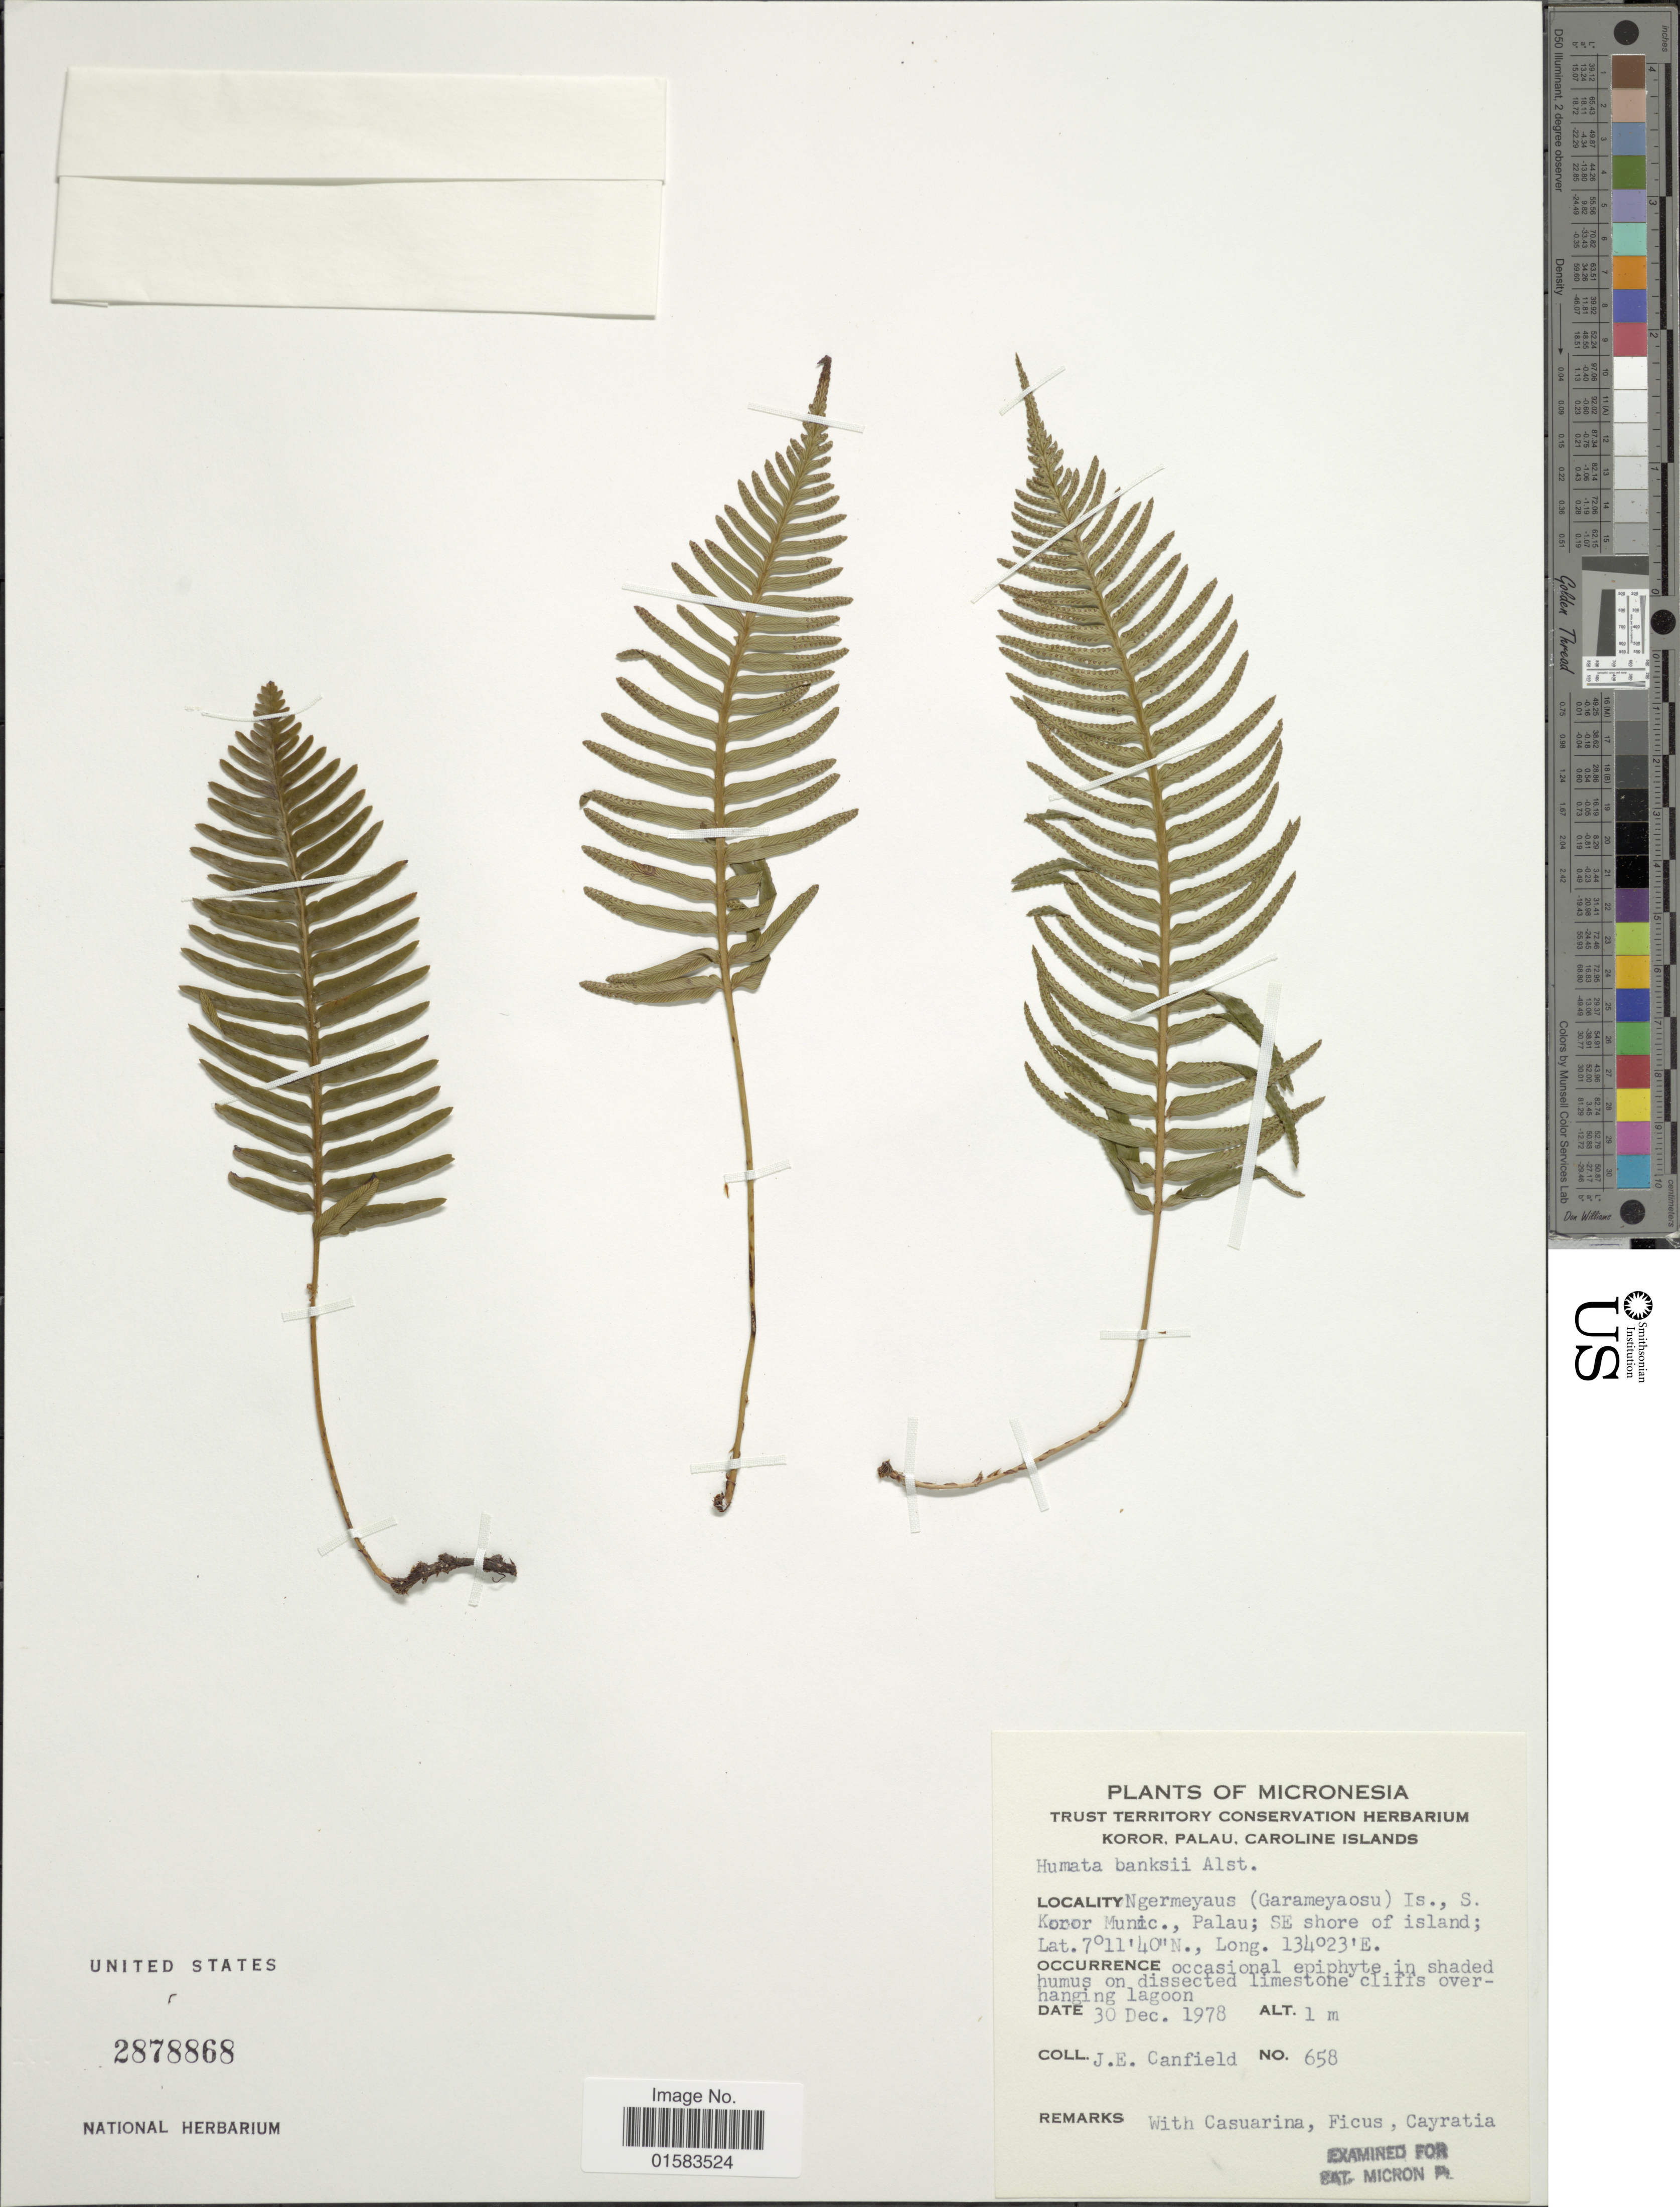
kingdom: Plantae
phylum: Tracheophyta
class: Polypodiopsida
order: Polypodiales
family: Davalliaceae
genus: Davallia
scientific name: Davallia pectinata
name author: Sm.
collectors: J. E. Canfield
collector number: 658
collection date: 1978-12-30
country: Palau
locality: Ngermeyaus (Garameyaosu) Is., S. Koror Munic., Palau; SE shore of island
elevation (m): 1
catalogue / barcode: US 2878868